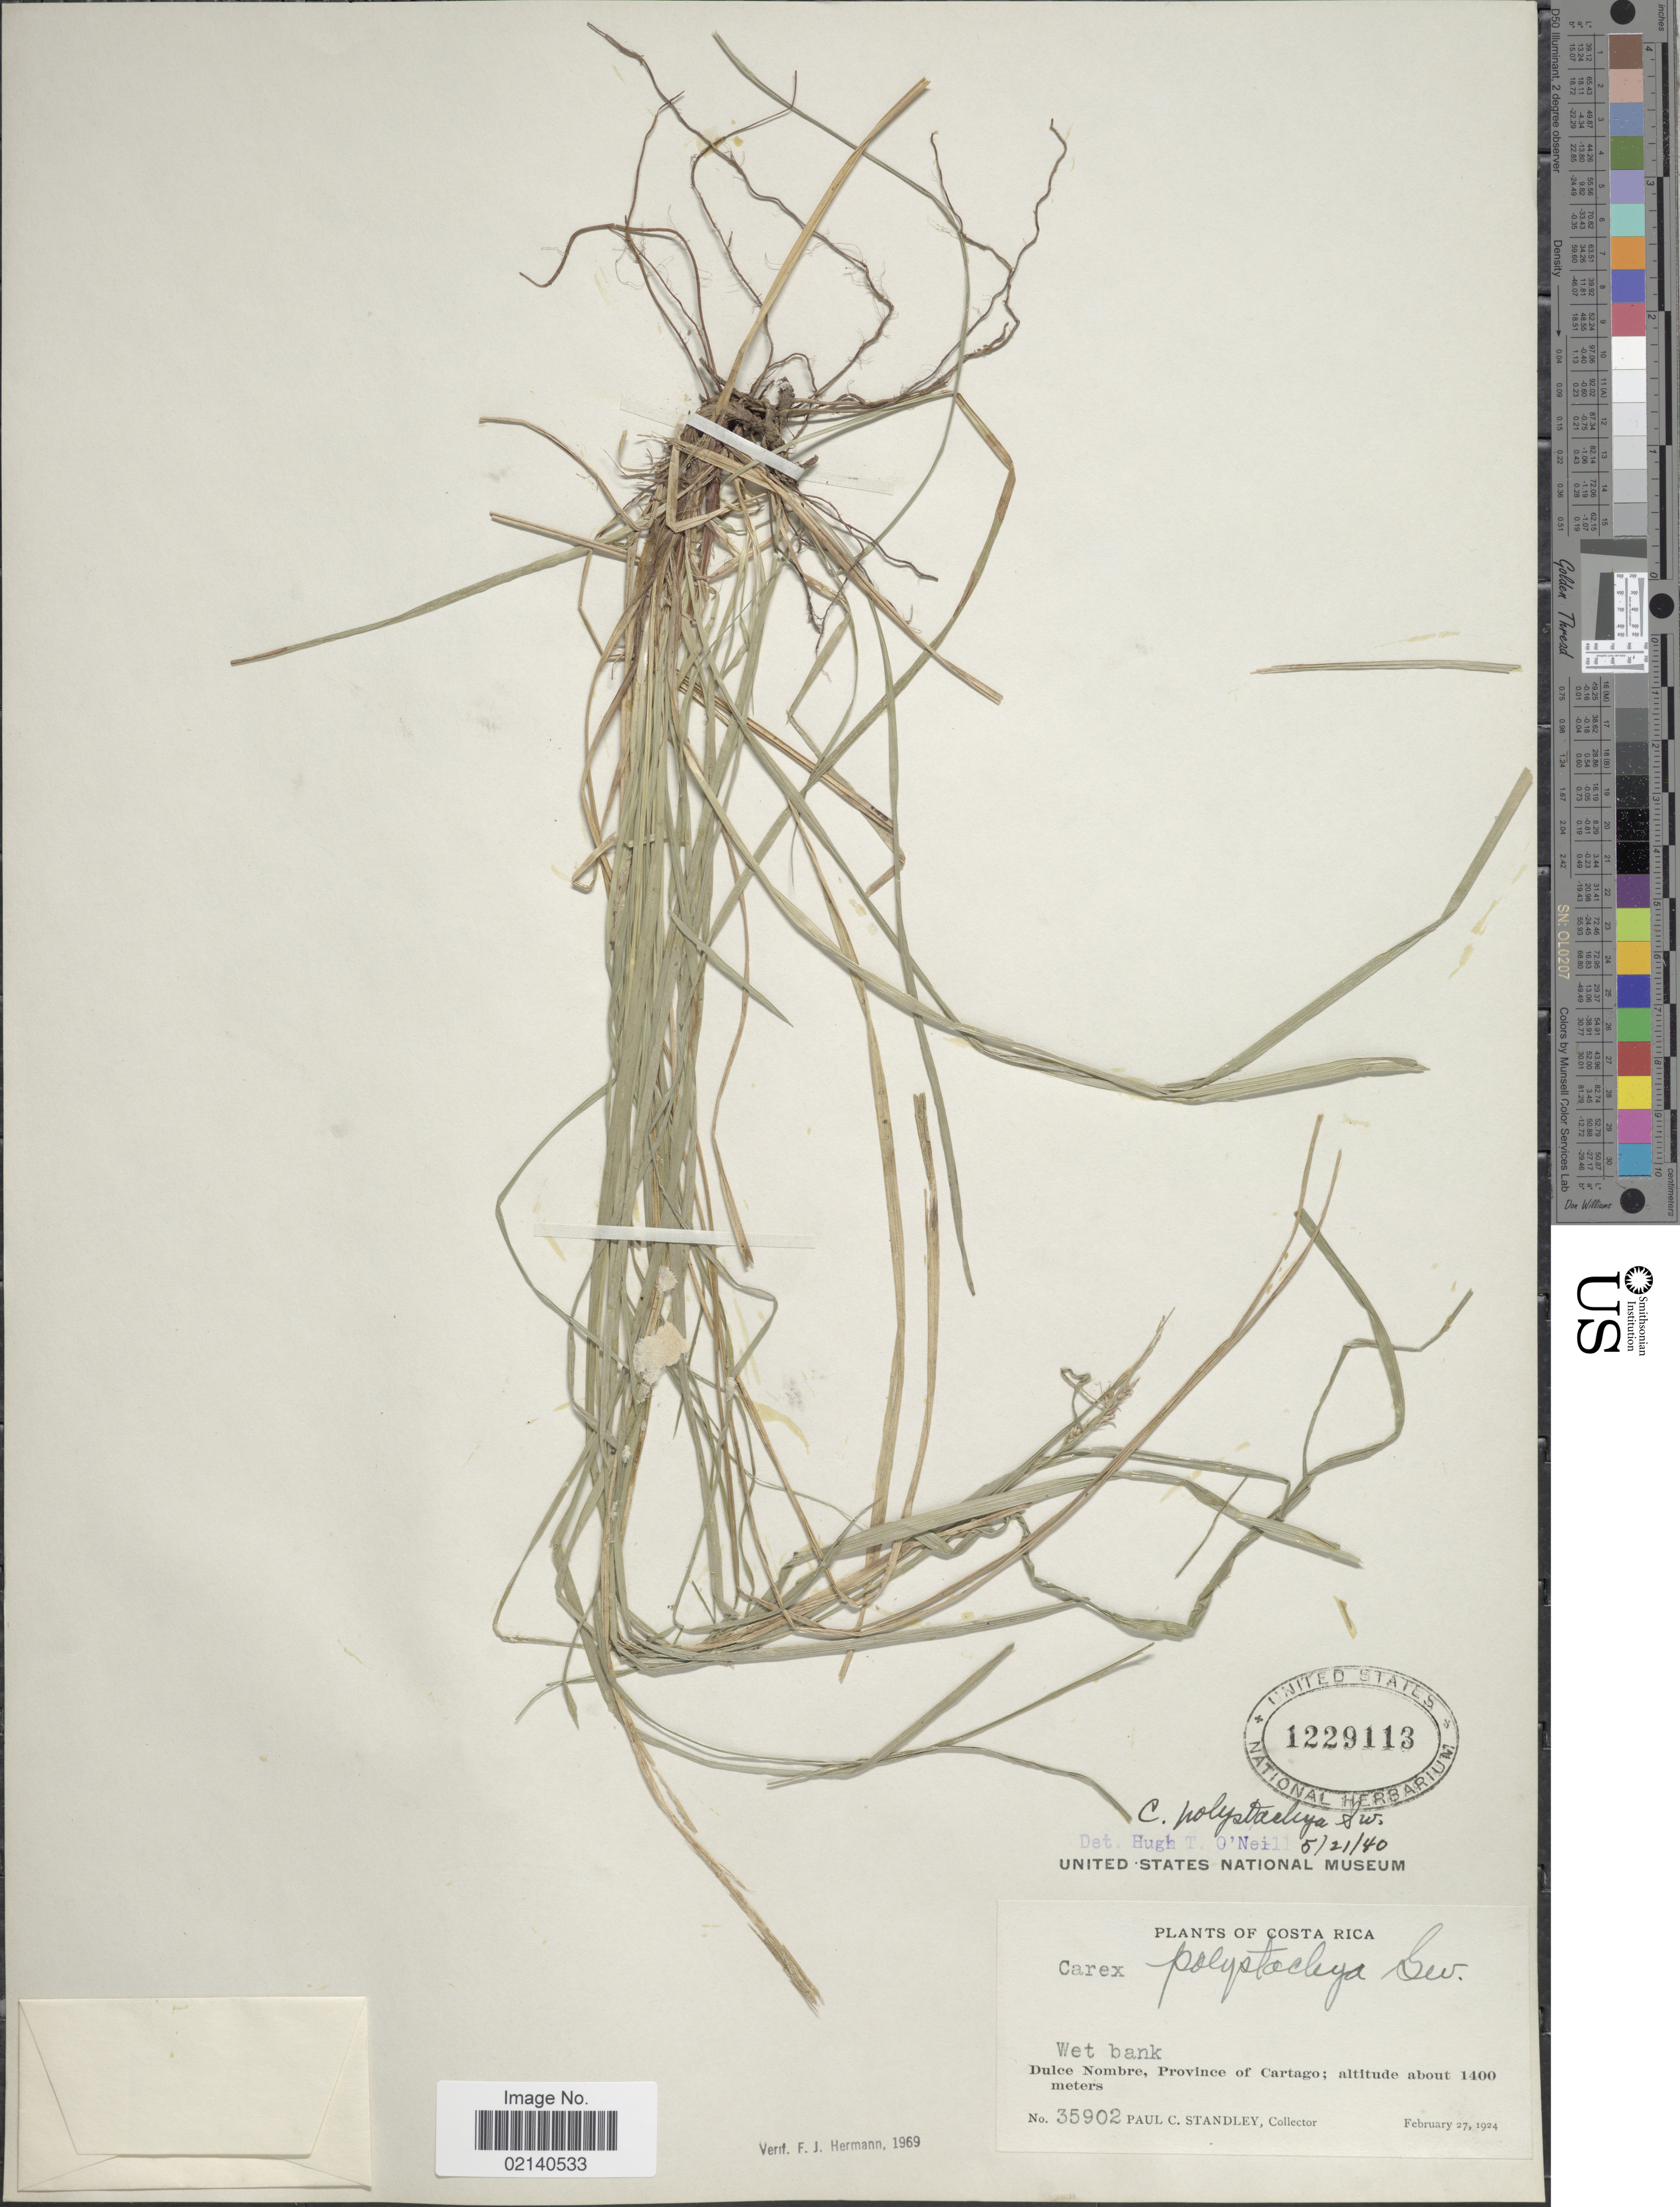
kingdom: Plantae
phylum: Tracheophyta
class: Liliopsida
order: Poales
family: Cyperaceae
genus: Carex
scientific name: Carex polystachya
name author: Sw. ex Wahlenb.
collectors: P. C. Standley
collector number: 35902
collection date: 1924-02-27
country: Costa Rica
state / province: Cartago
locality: Wet bank, Dulce Nombre.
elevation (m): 1400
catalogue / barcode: US 1229113